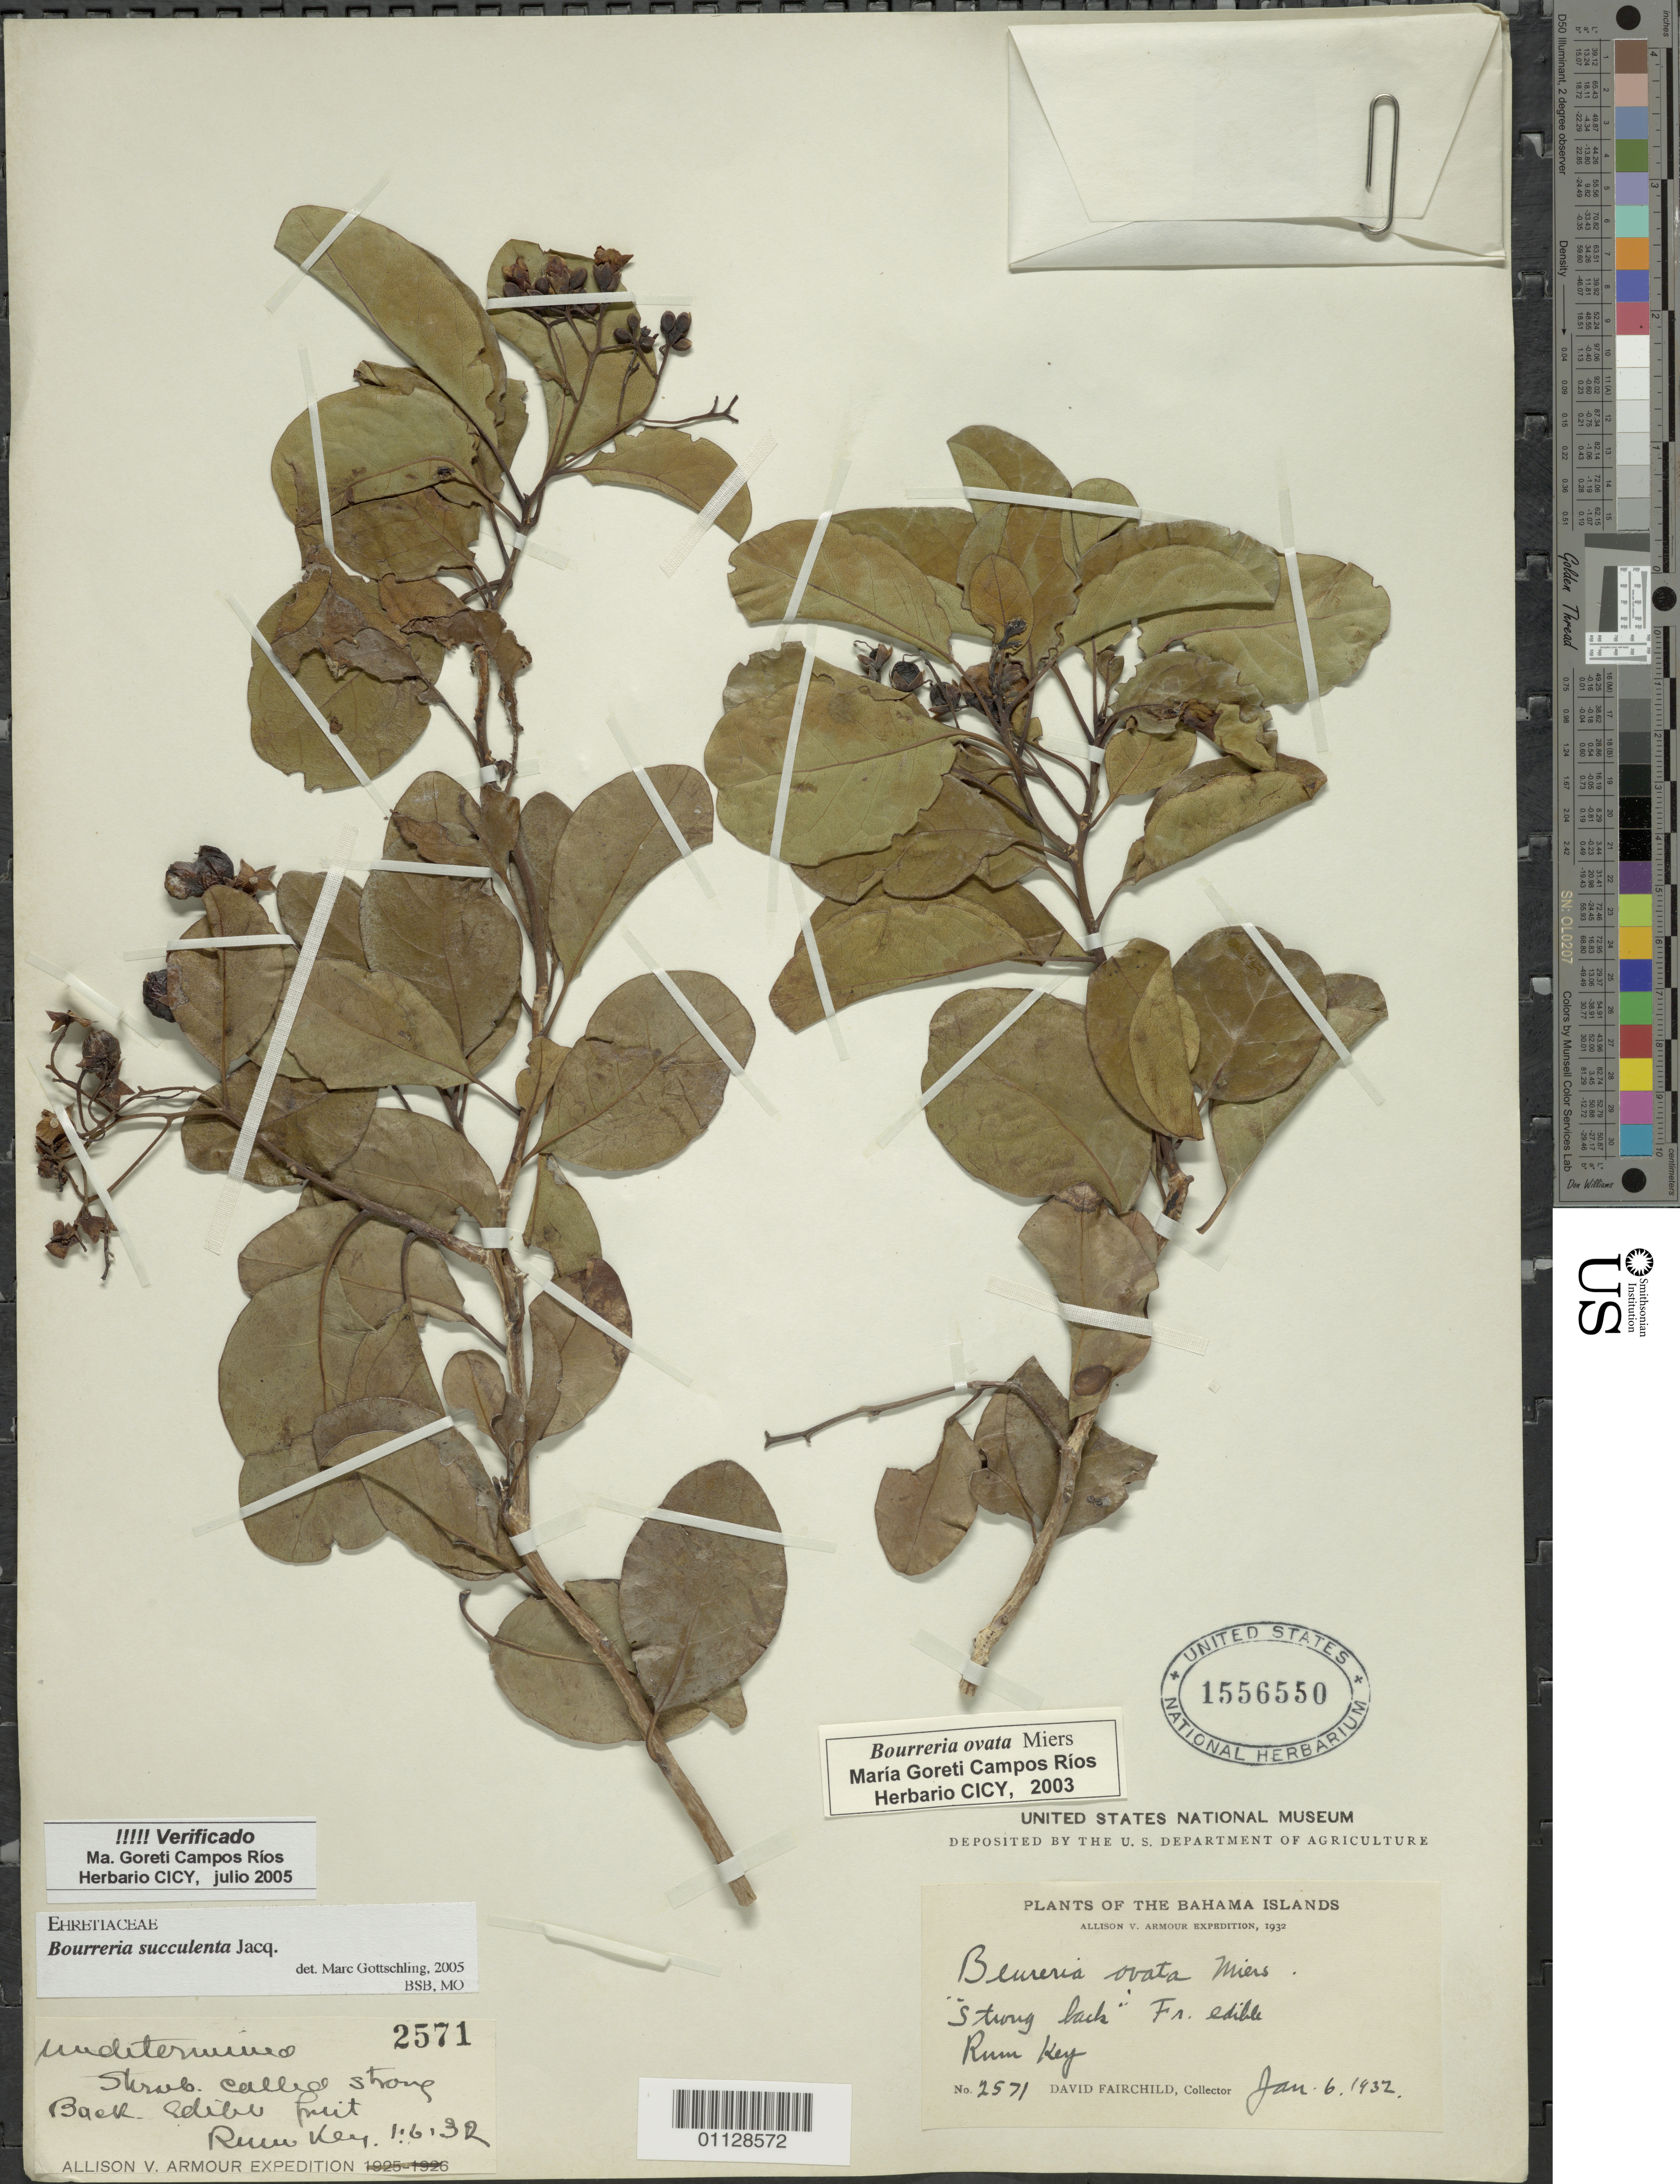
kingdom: Plantae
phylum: Tracheophyta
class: Magnoliopsida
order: Boraginales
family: Ehretiaceae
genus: Bourreria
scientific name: Bourreria succulenta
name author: Jacq.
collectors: D. Fairchild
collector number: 2571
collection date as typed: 06 Jan 1932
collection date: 1932-01-06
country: Bahamas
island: Rum Cay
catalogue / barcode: US 1556550